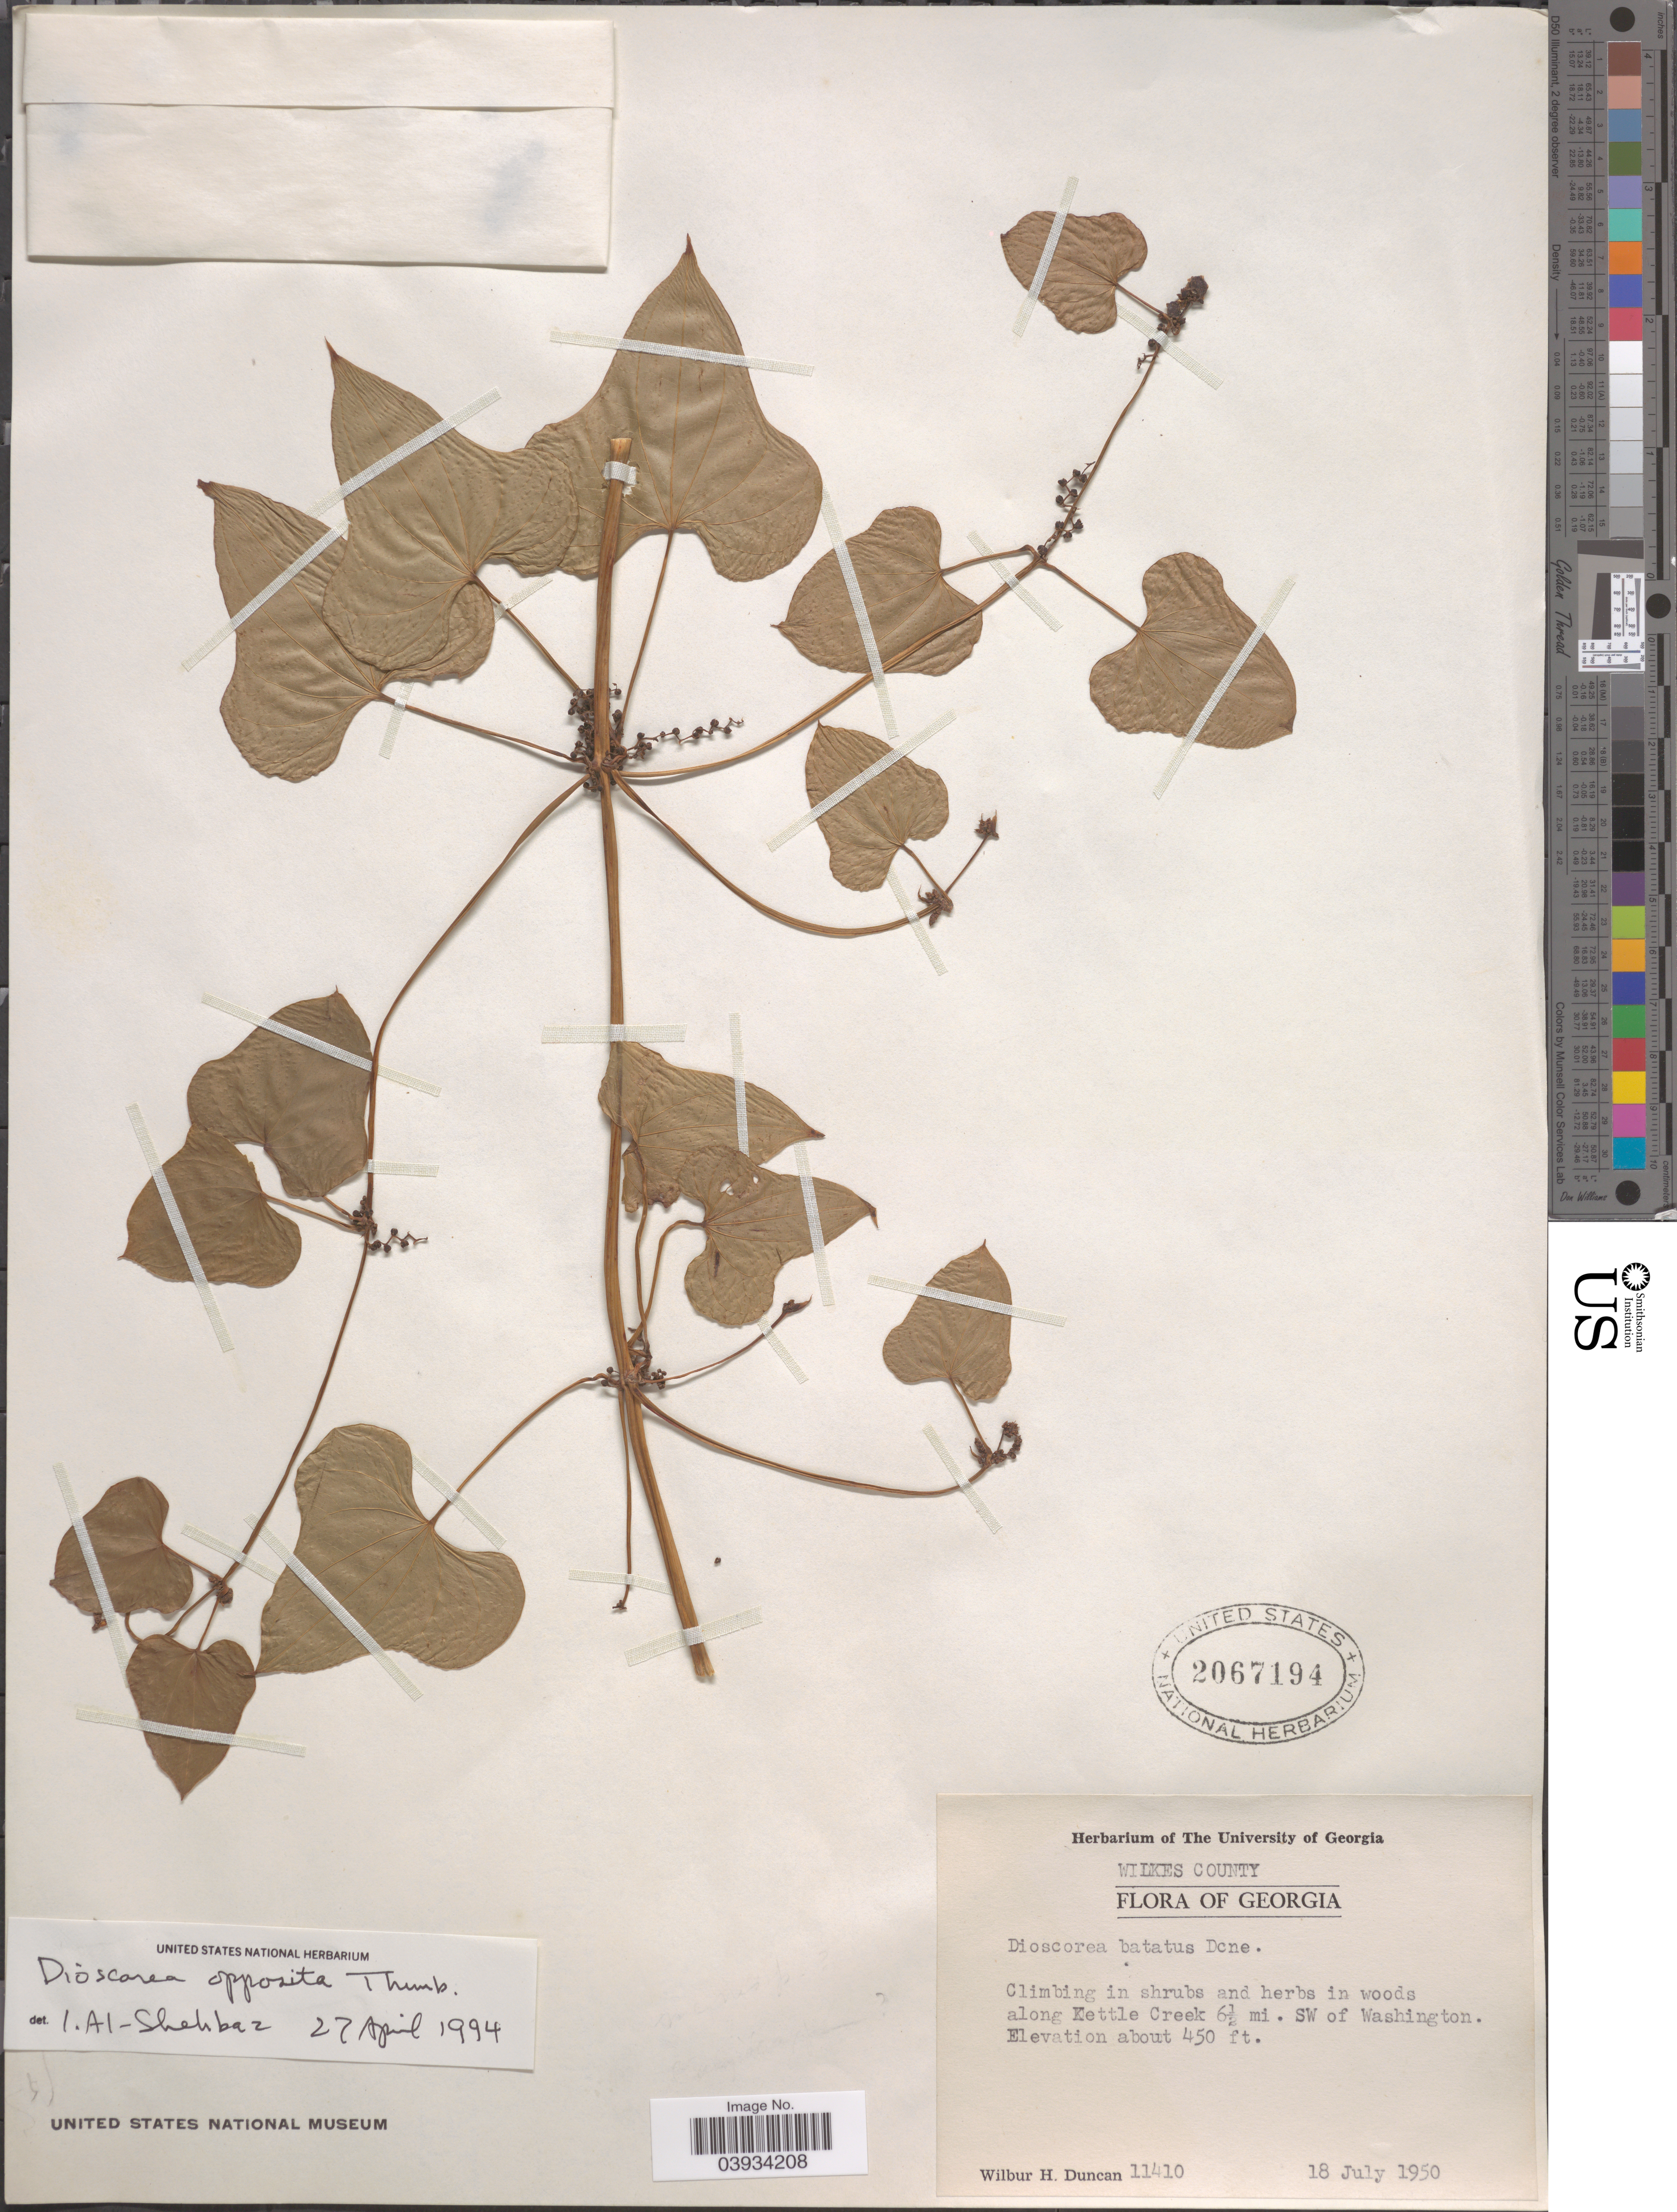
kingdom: Plantae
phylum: Tracheophyta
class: Liliopsida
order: Dioscoreales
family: Dioscoreaceae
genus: Dioscorea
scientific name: Dioscorea polystachya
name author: Turcz.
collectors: W. H. Duncan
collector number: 11410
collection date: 1950-07-18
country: United States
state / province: Georgia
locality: Wilkes County. Along Kettle Creek 6½ mi. SW of Washington.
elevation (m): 137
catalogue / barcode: US 2067194